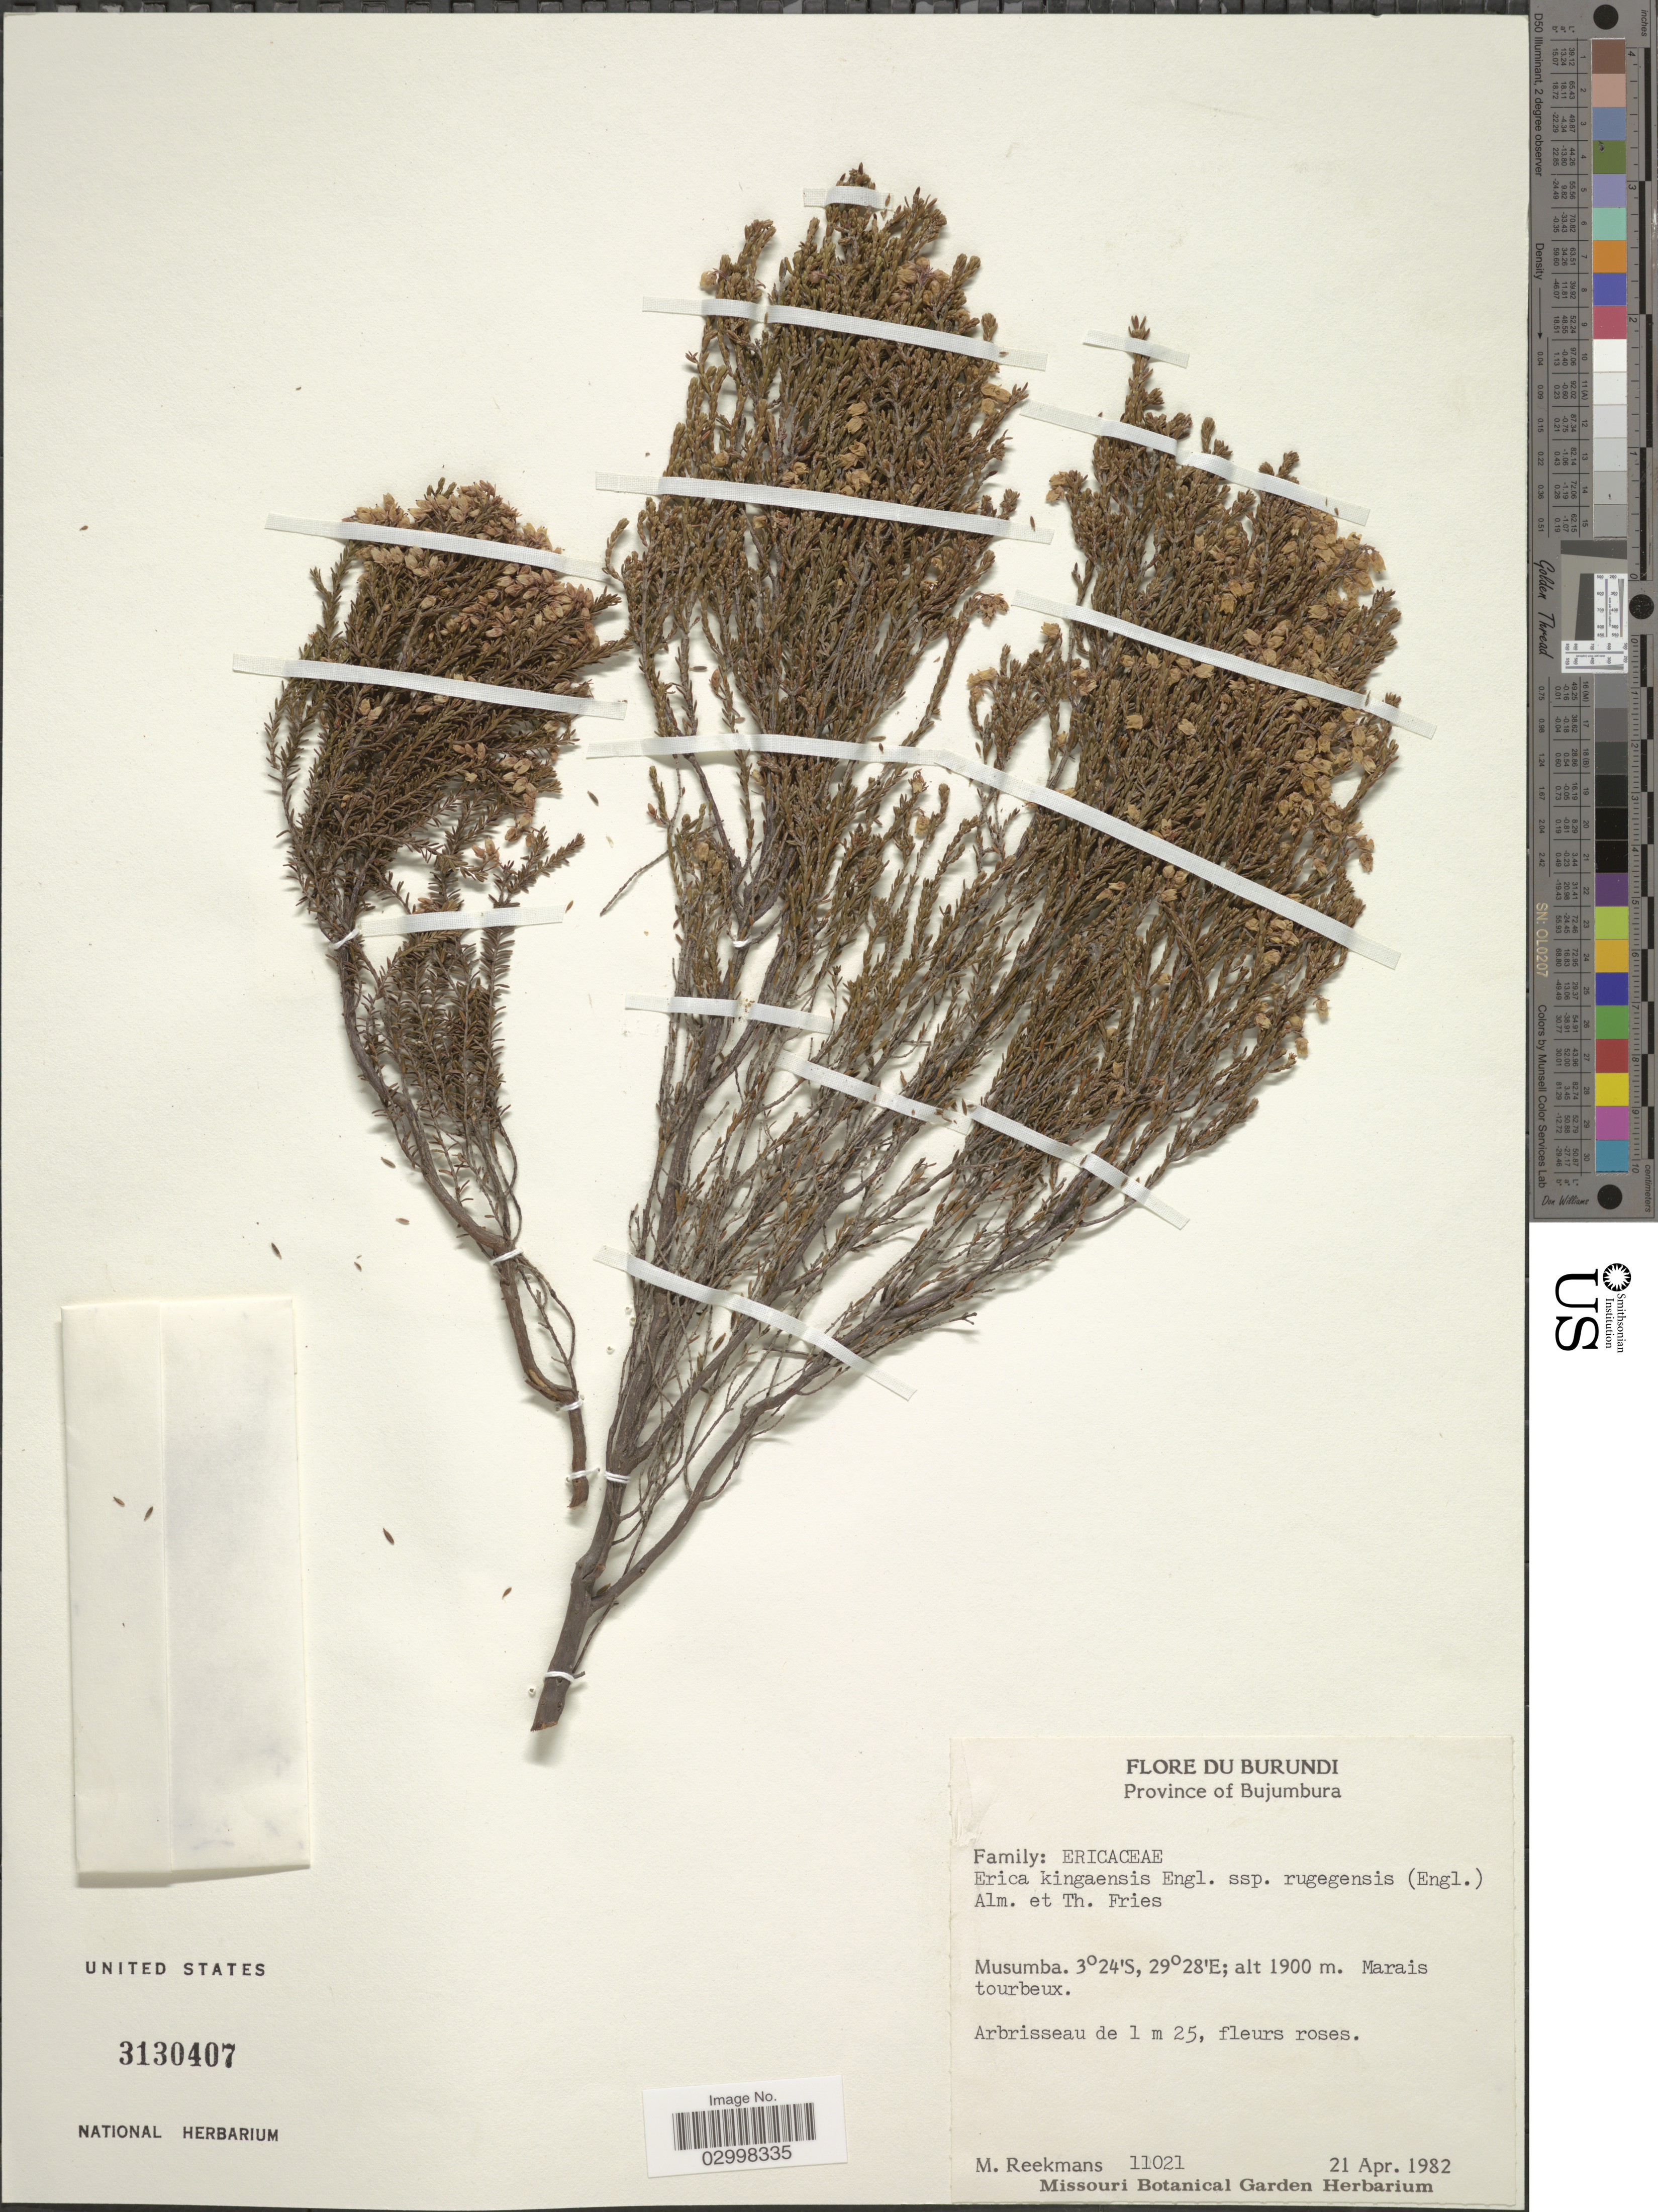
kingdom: Plantae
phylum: Tracheophyta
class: Magnoliopsida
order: Ericales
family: Ericaceae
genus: Erica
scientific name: Erica kingaensis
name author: Engl.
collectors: M. Reekmans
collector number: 11021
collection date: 1982-04-21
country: Burundi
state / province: Bujumura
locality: Province of Bujumbura. Musumba. Marais tourbeux.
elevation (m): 1900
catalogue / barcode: US 3130407